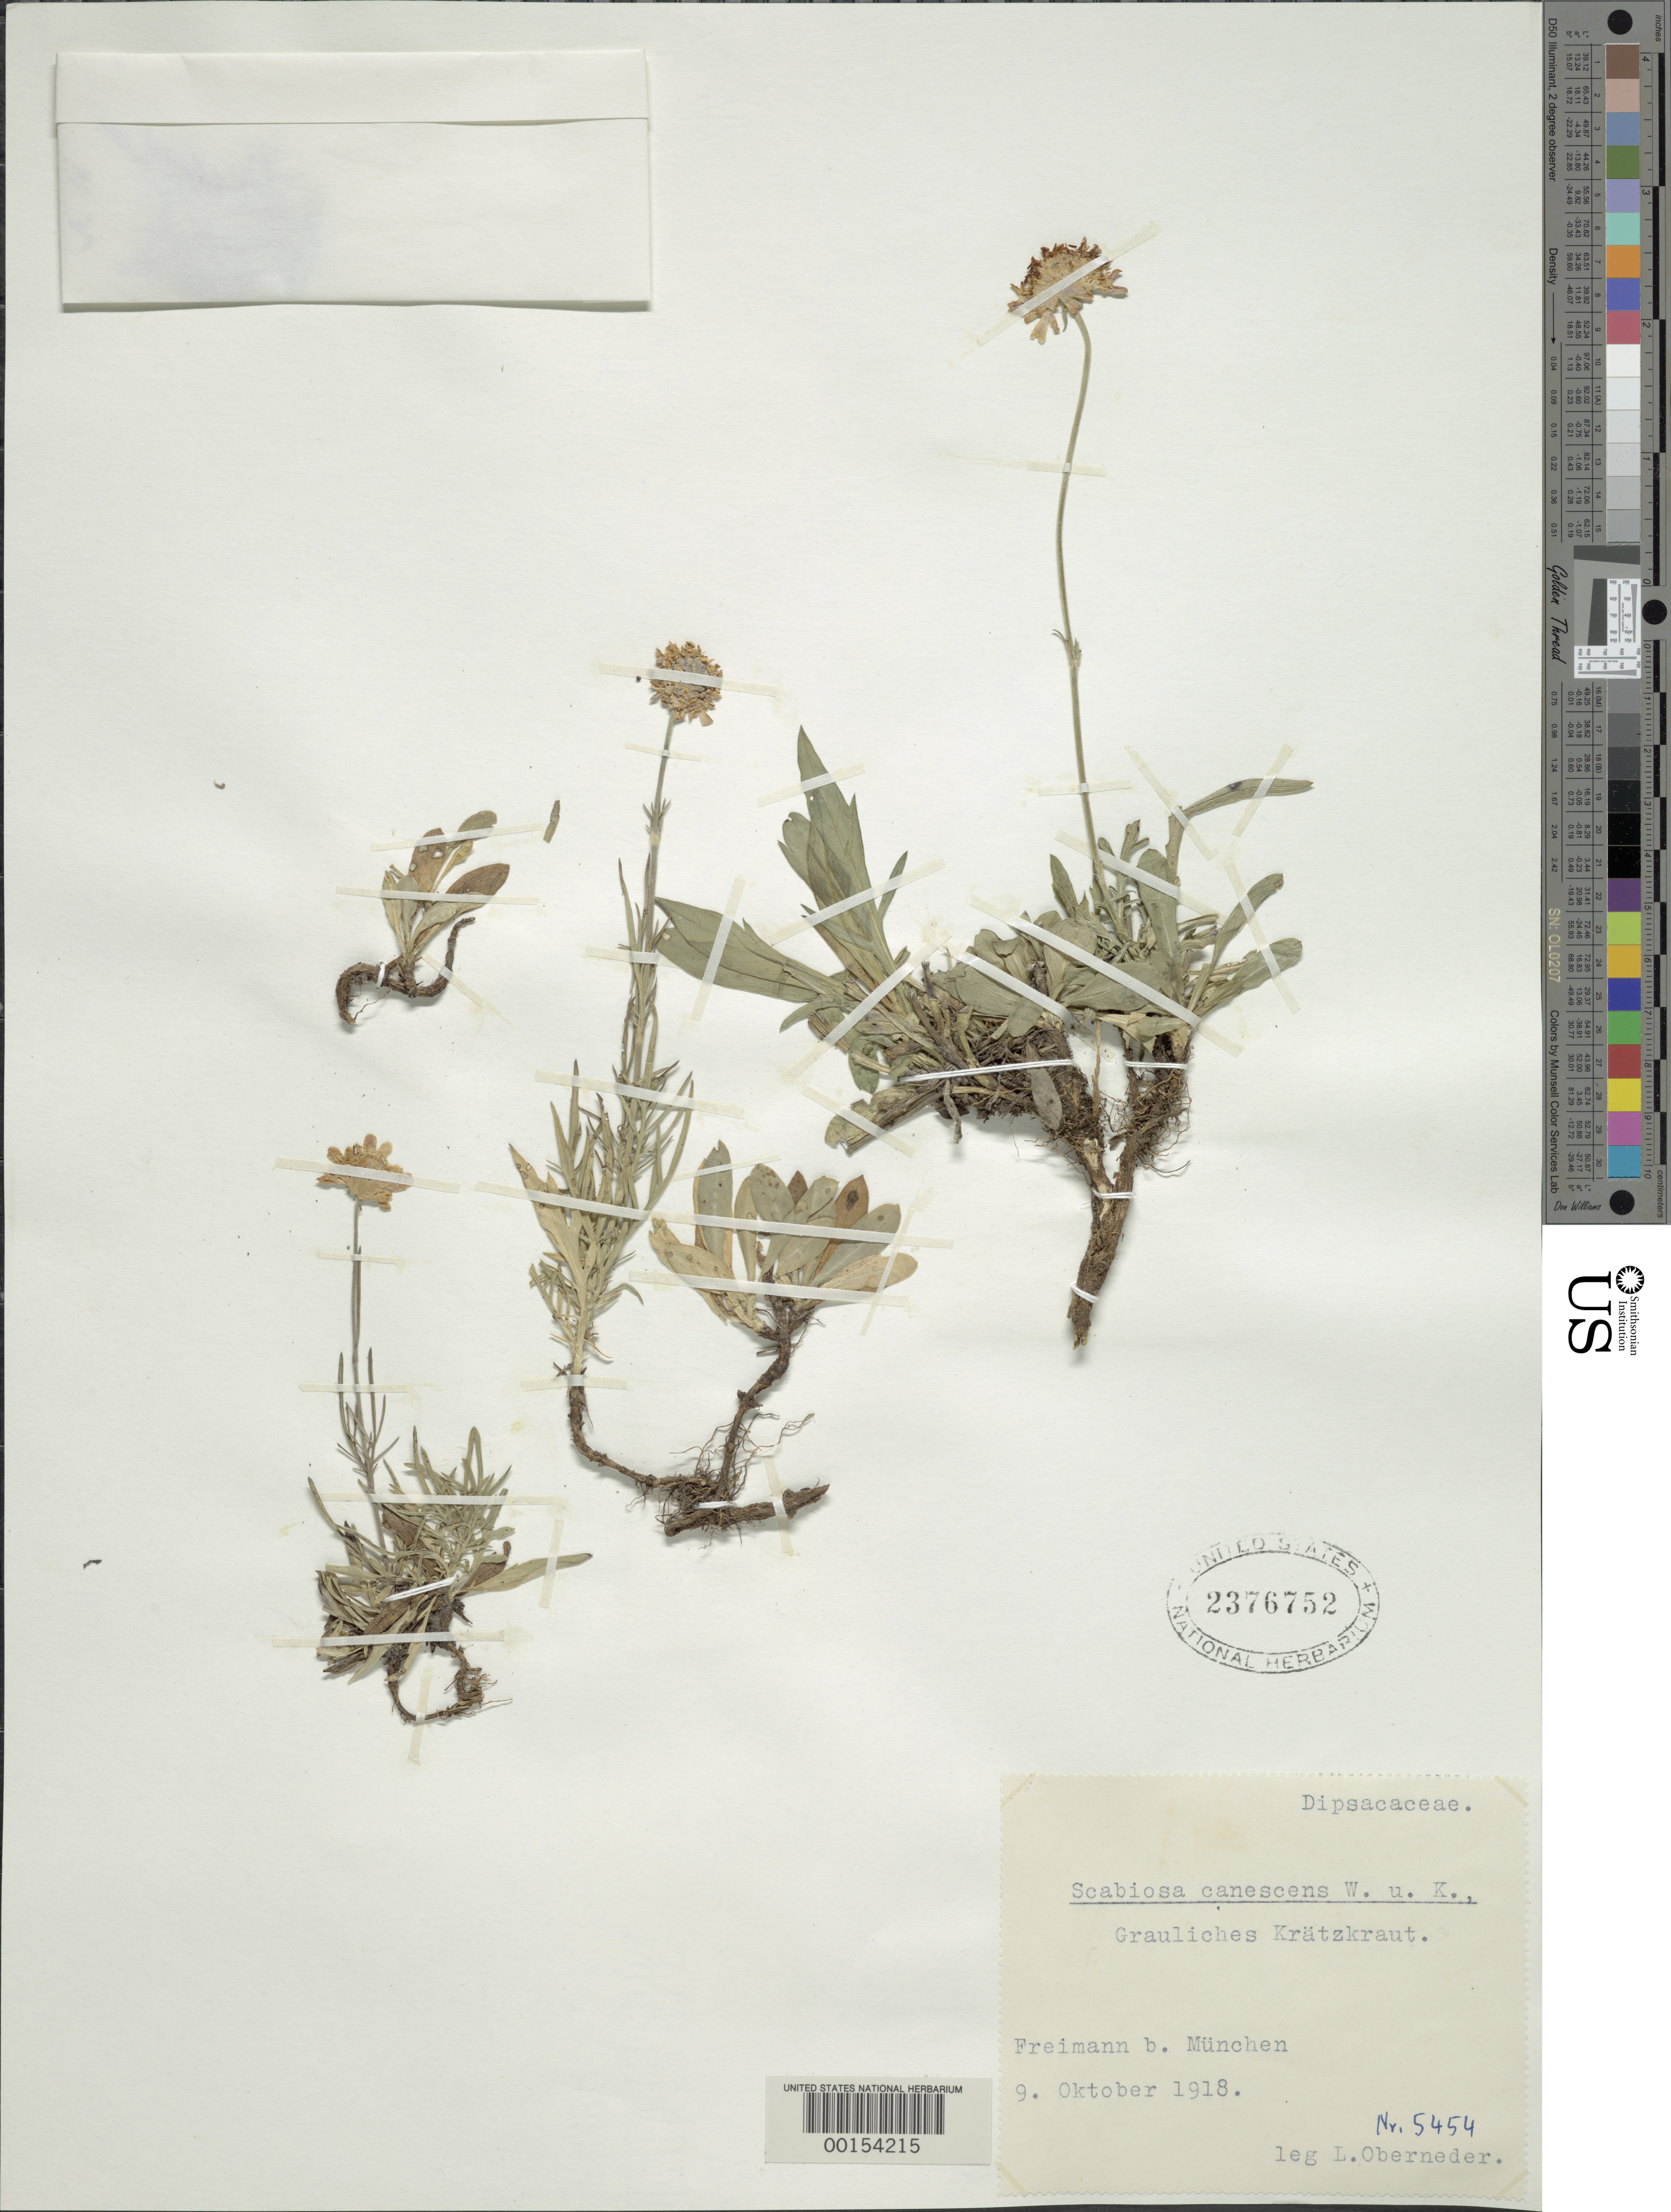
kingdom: Plantae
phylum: Tracheophyta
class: Magnoliopsida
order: Dipsacales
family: Caprifoliaceae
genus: Scabiosa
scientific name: Scabiosa canescens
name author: Waldst. & Kit.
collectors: L. Oberneder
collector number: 5454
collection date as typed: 09 Oct 1918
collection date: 1918-10-09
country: Germany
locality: Freimann b. Müchen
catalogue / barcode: US 2376752